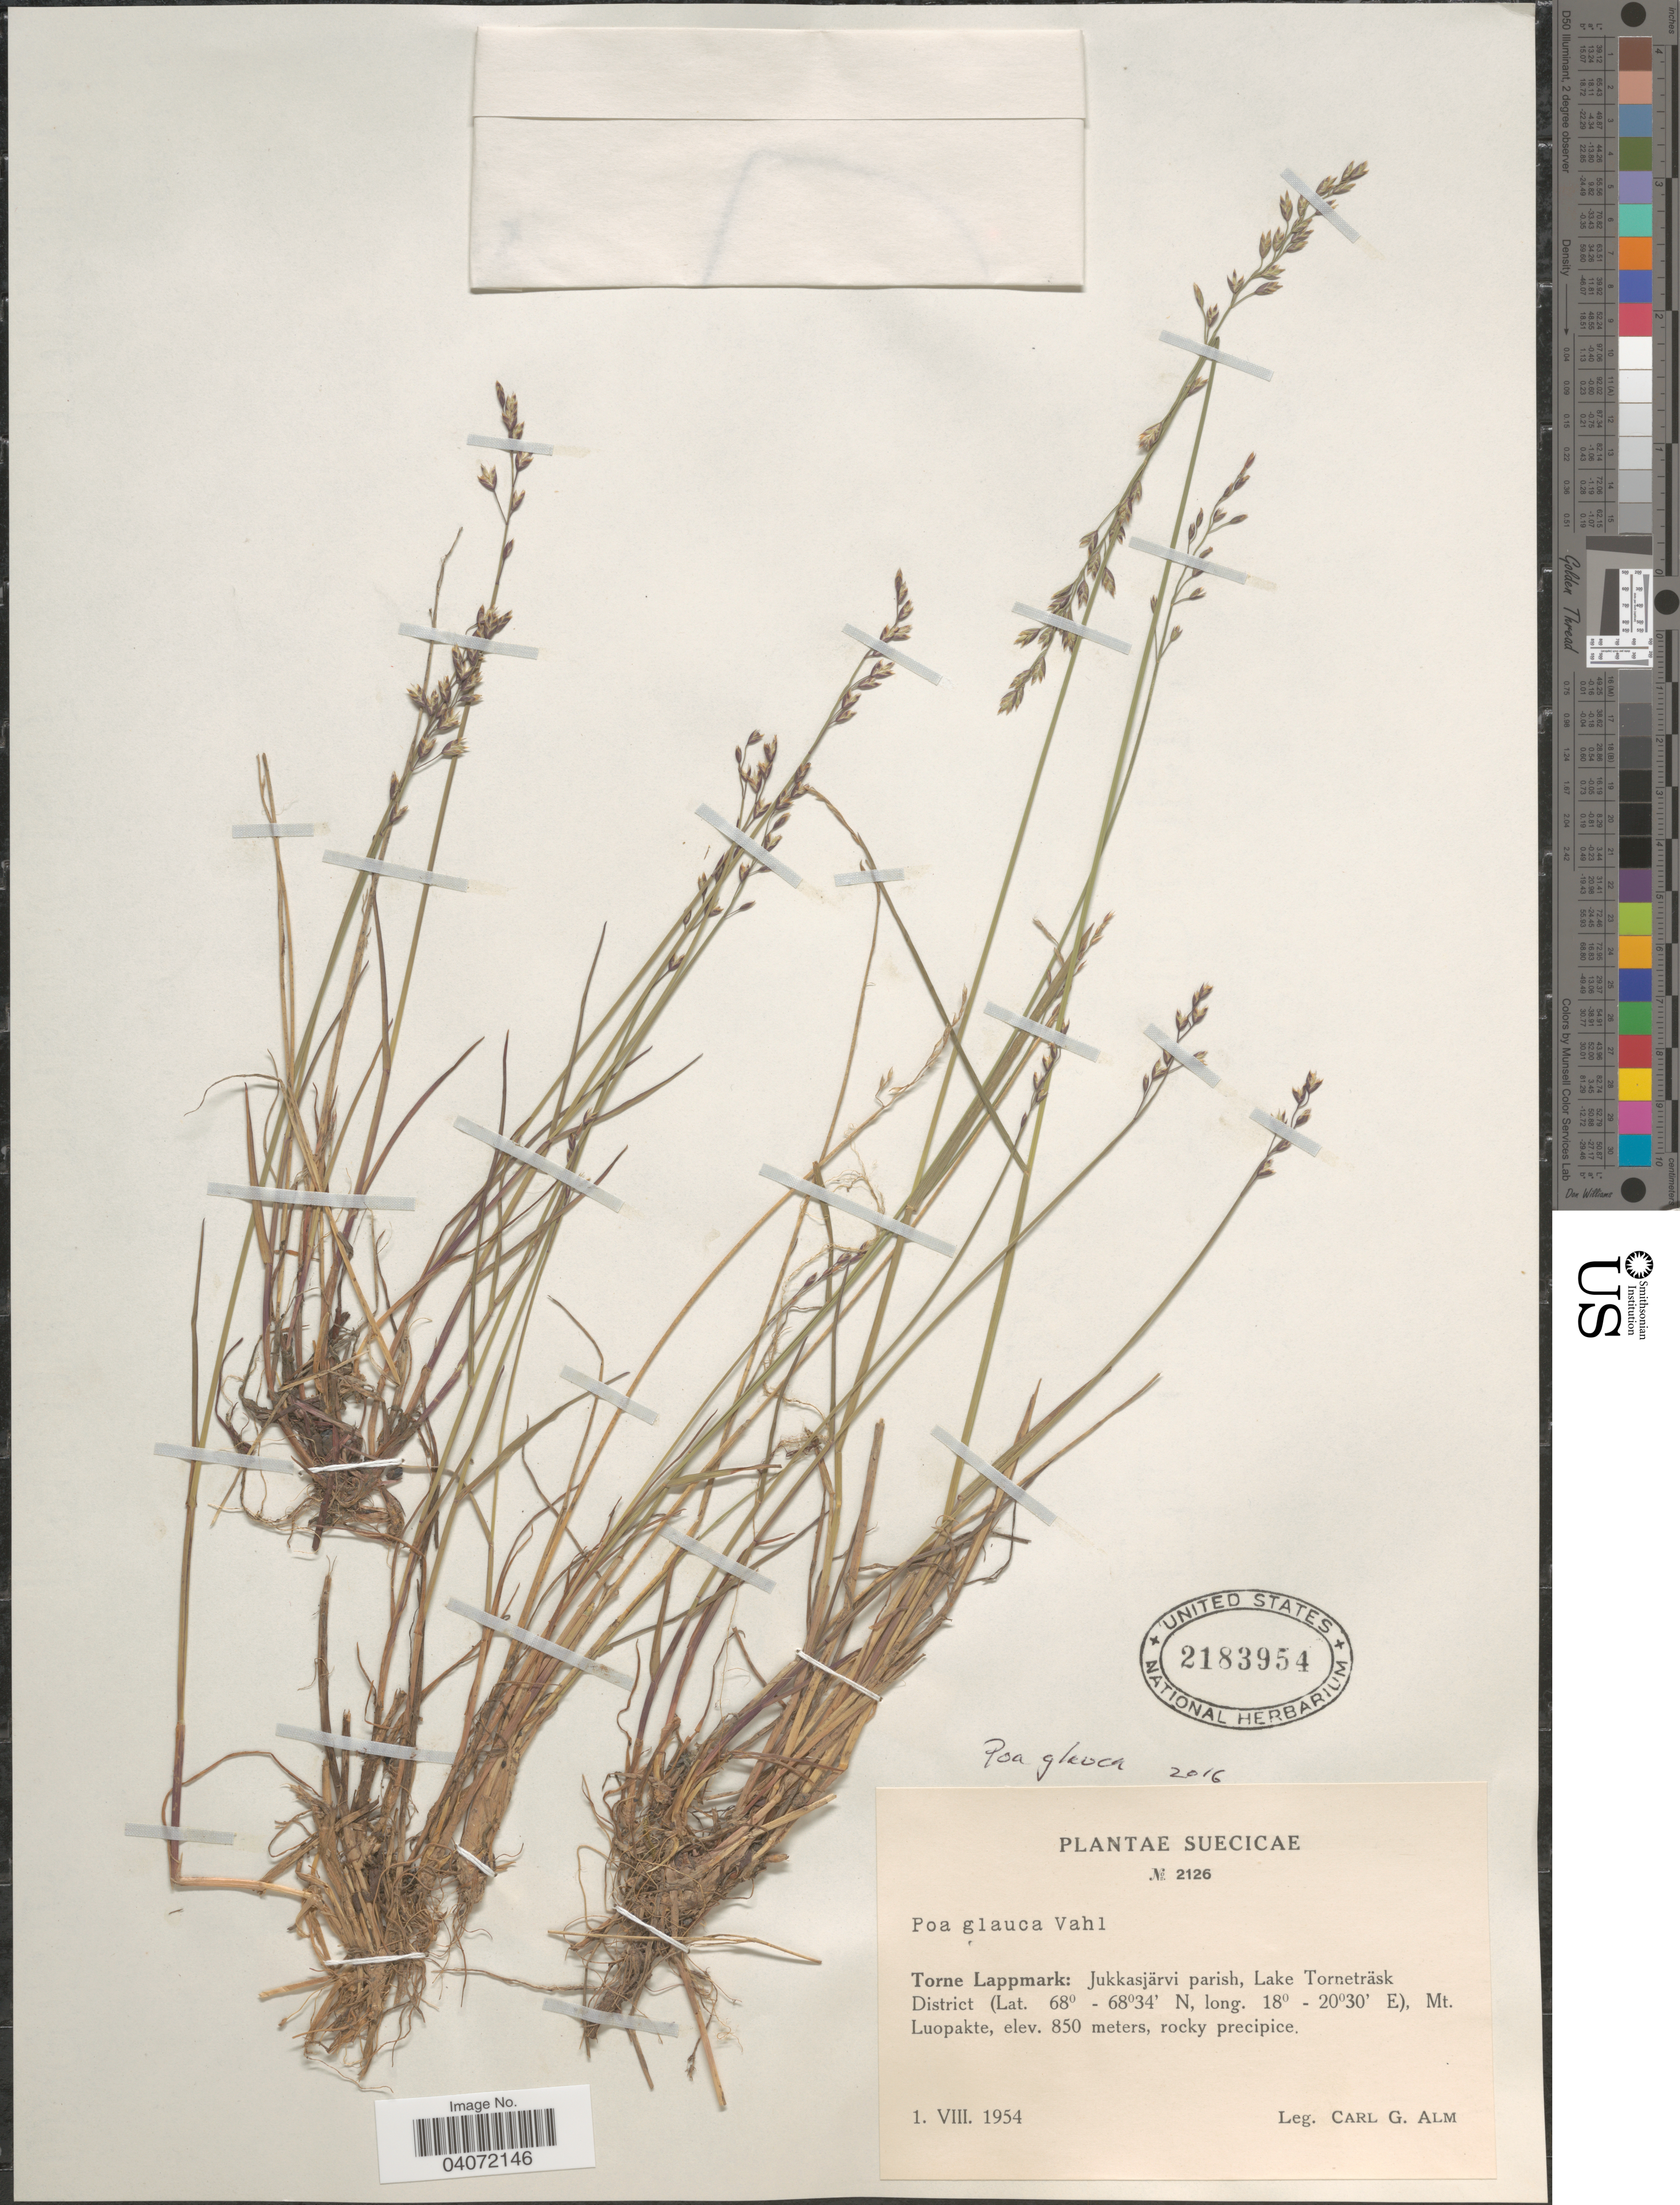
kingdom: Plantae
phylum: Tracheophyta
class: Liliopsida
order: Poales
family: Poaceae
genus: Poa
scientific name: Poa glauca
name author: Vahl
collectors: C. G. Alm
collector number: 2126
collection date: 1954-08-01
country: Sweden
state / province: Norrbotten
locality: Suecicae. Torne Lappmark: Jukkasjärvi parish, Lake Torneträsk District, Mt. Luopakte.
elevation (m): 850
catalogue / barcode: US 2183954